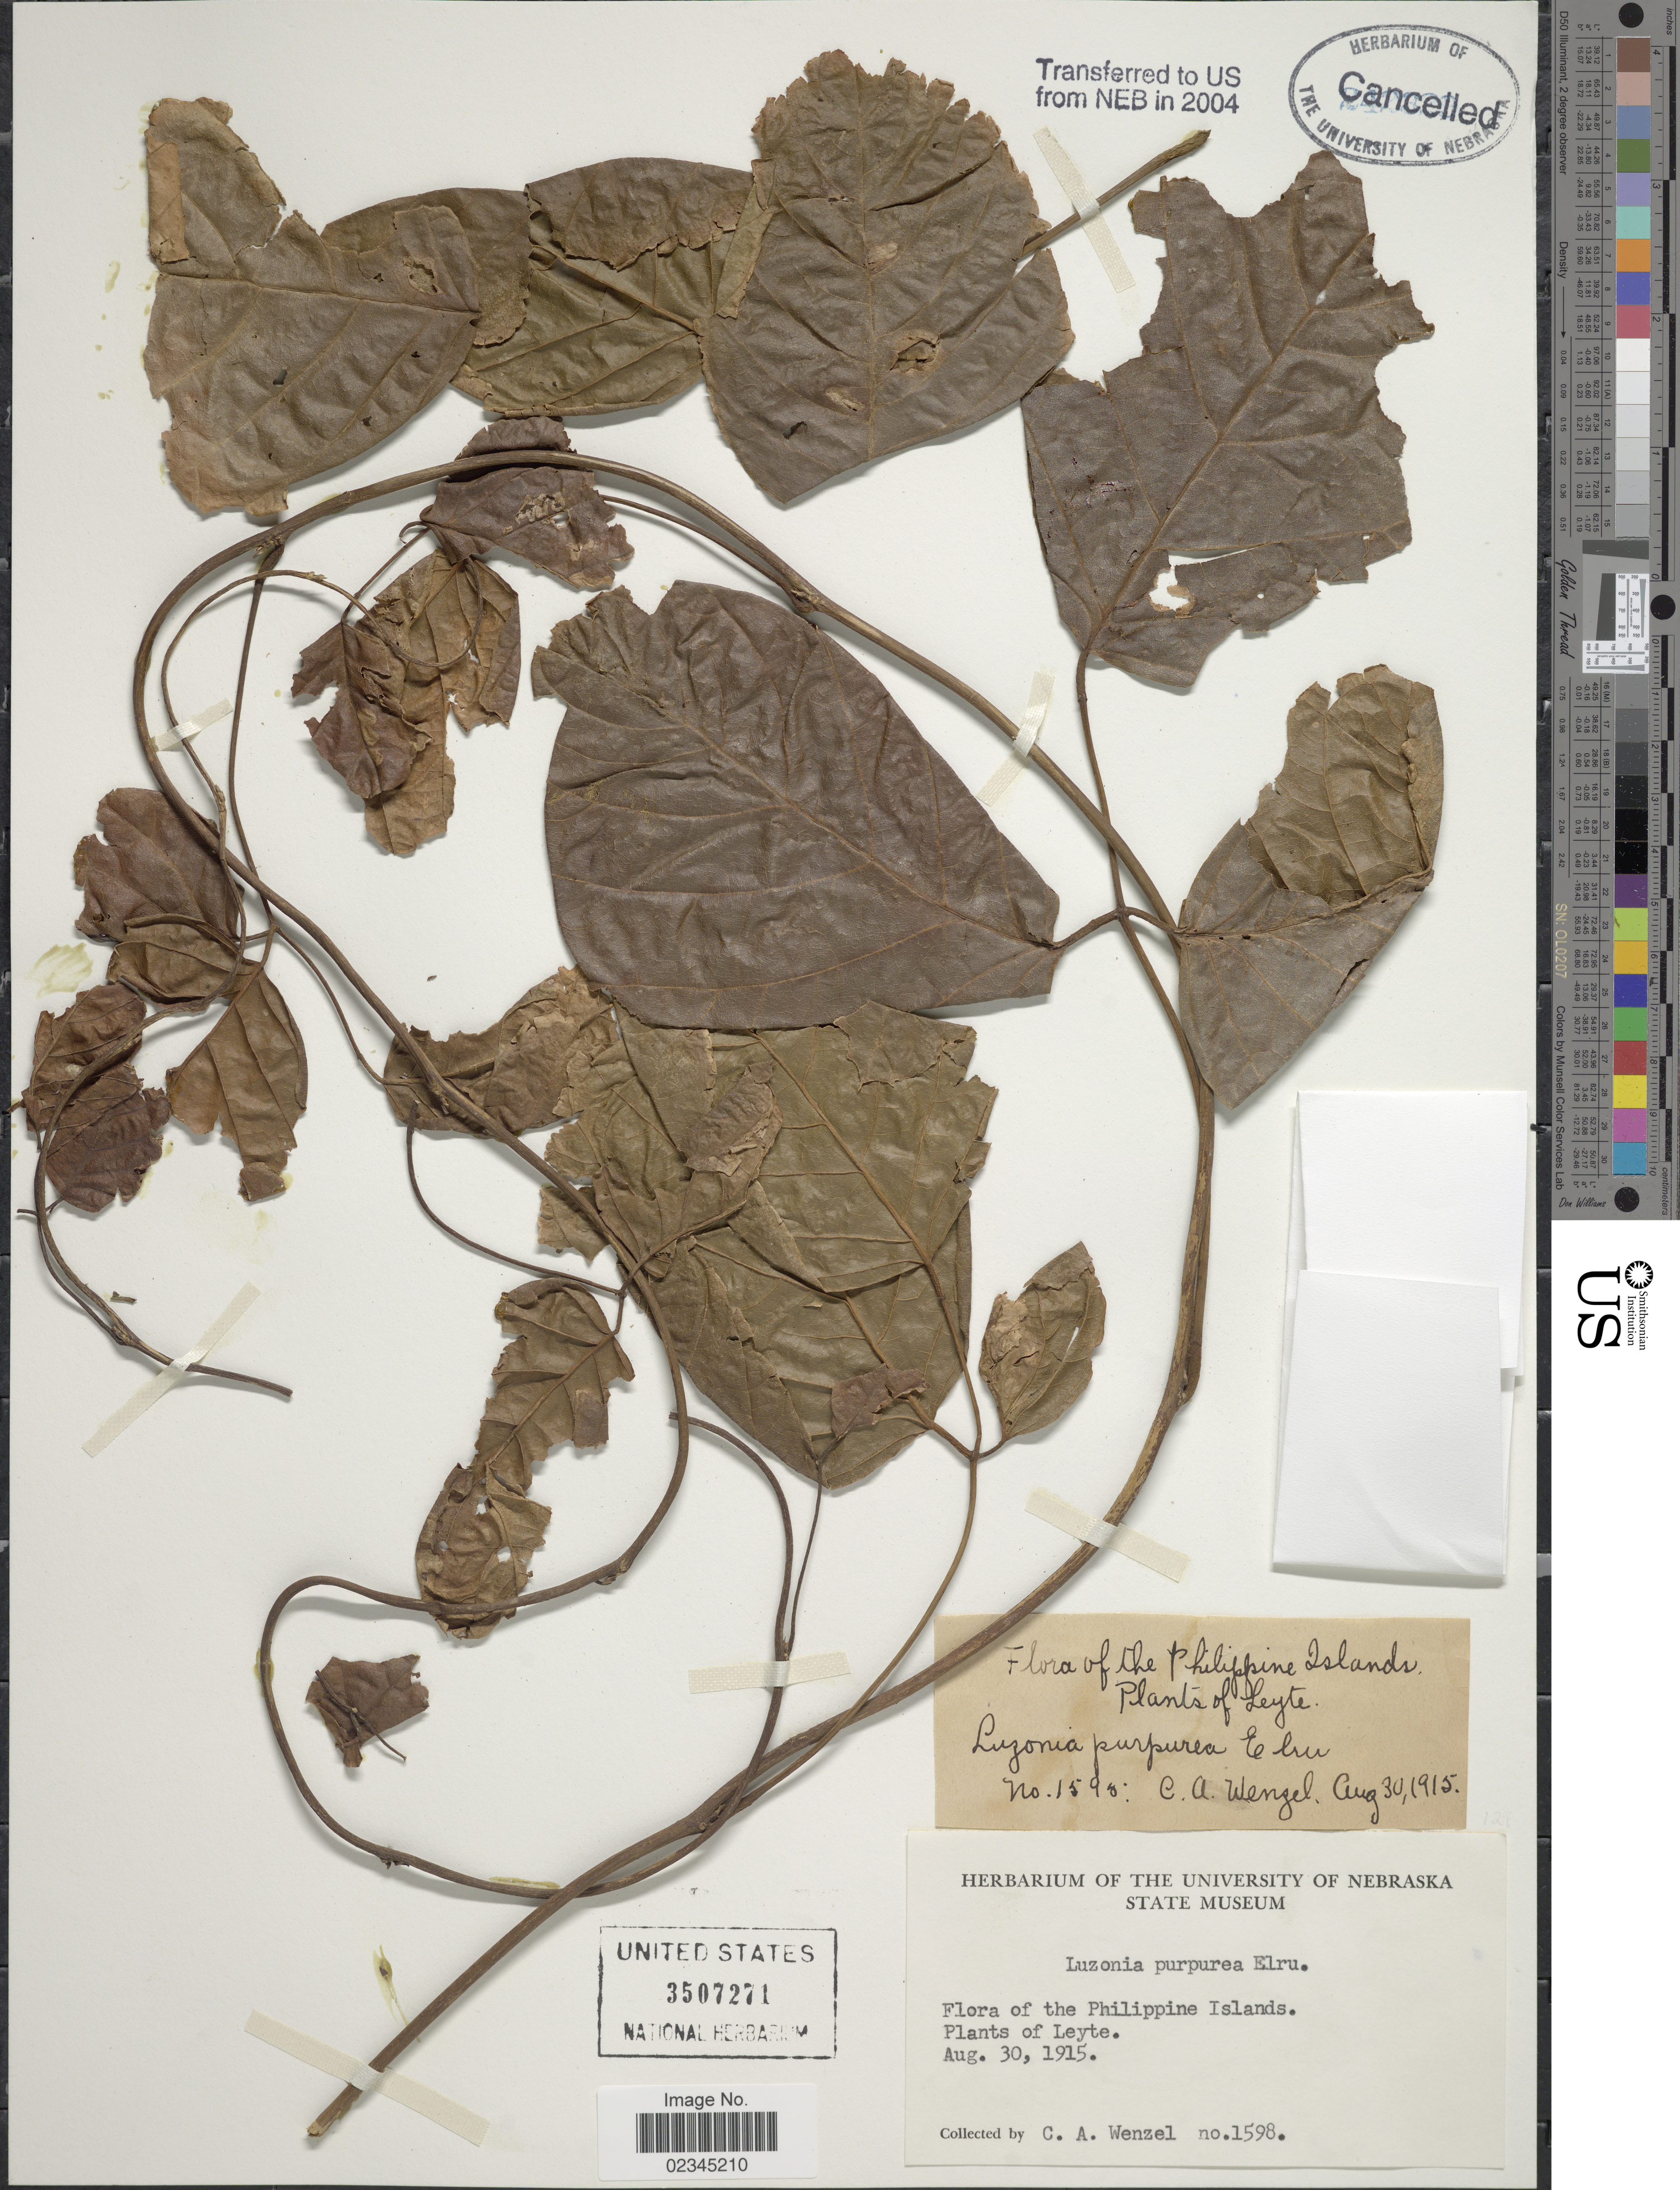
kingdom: Plantae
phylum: Tracheophyta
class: Magnoliopsida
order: Fabales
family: Fabaceae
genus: Macropsychanthus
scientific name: Macropsychanthus purpureus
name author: (Elmer) L.P. Queiroz & Snak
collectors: C. Wenzel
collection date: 1915-08-30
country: Philippines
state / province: Eastern Visayas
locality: Leyte, Philippine Islands.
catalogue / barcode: US 3507271